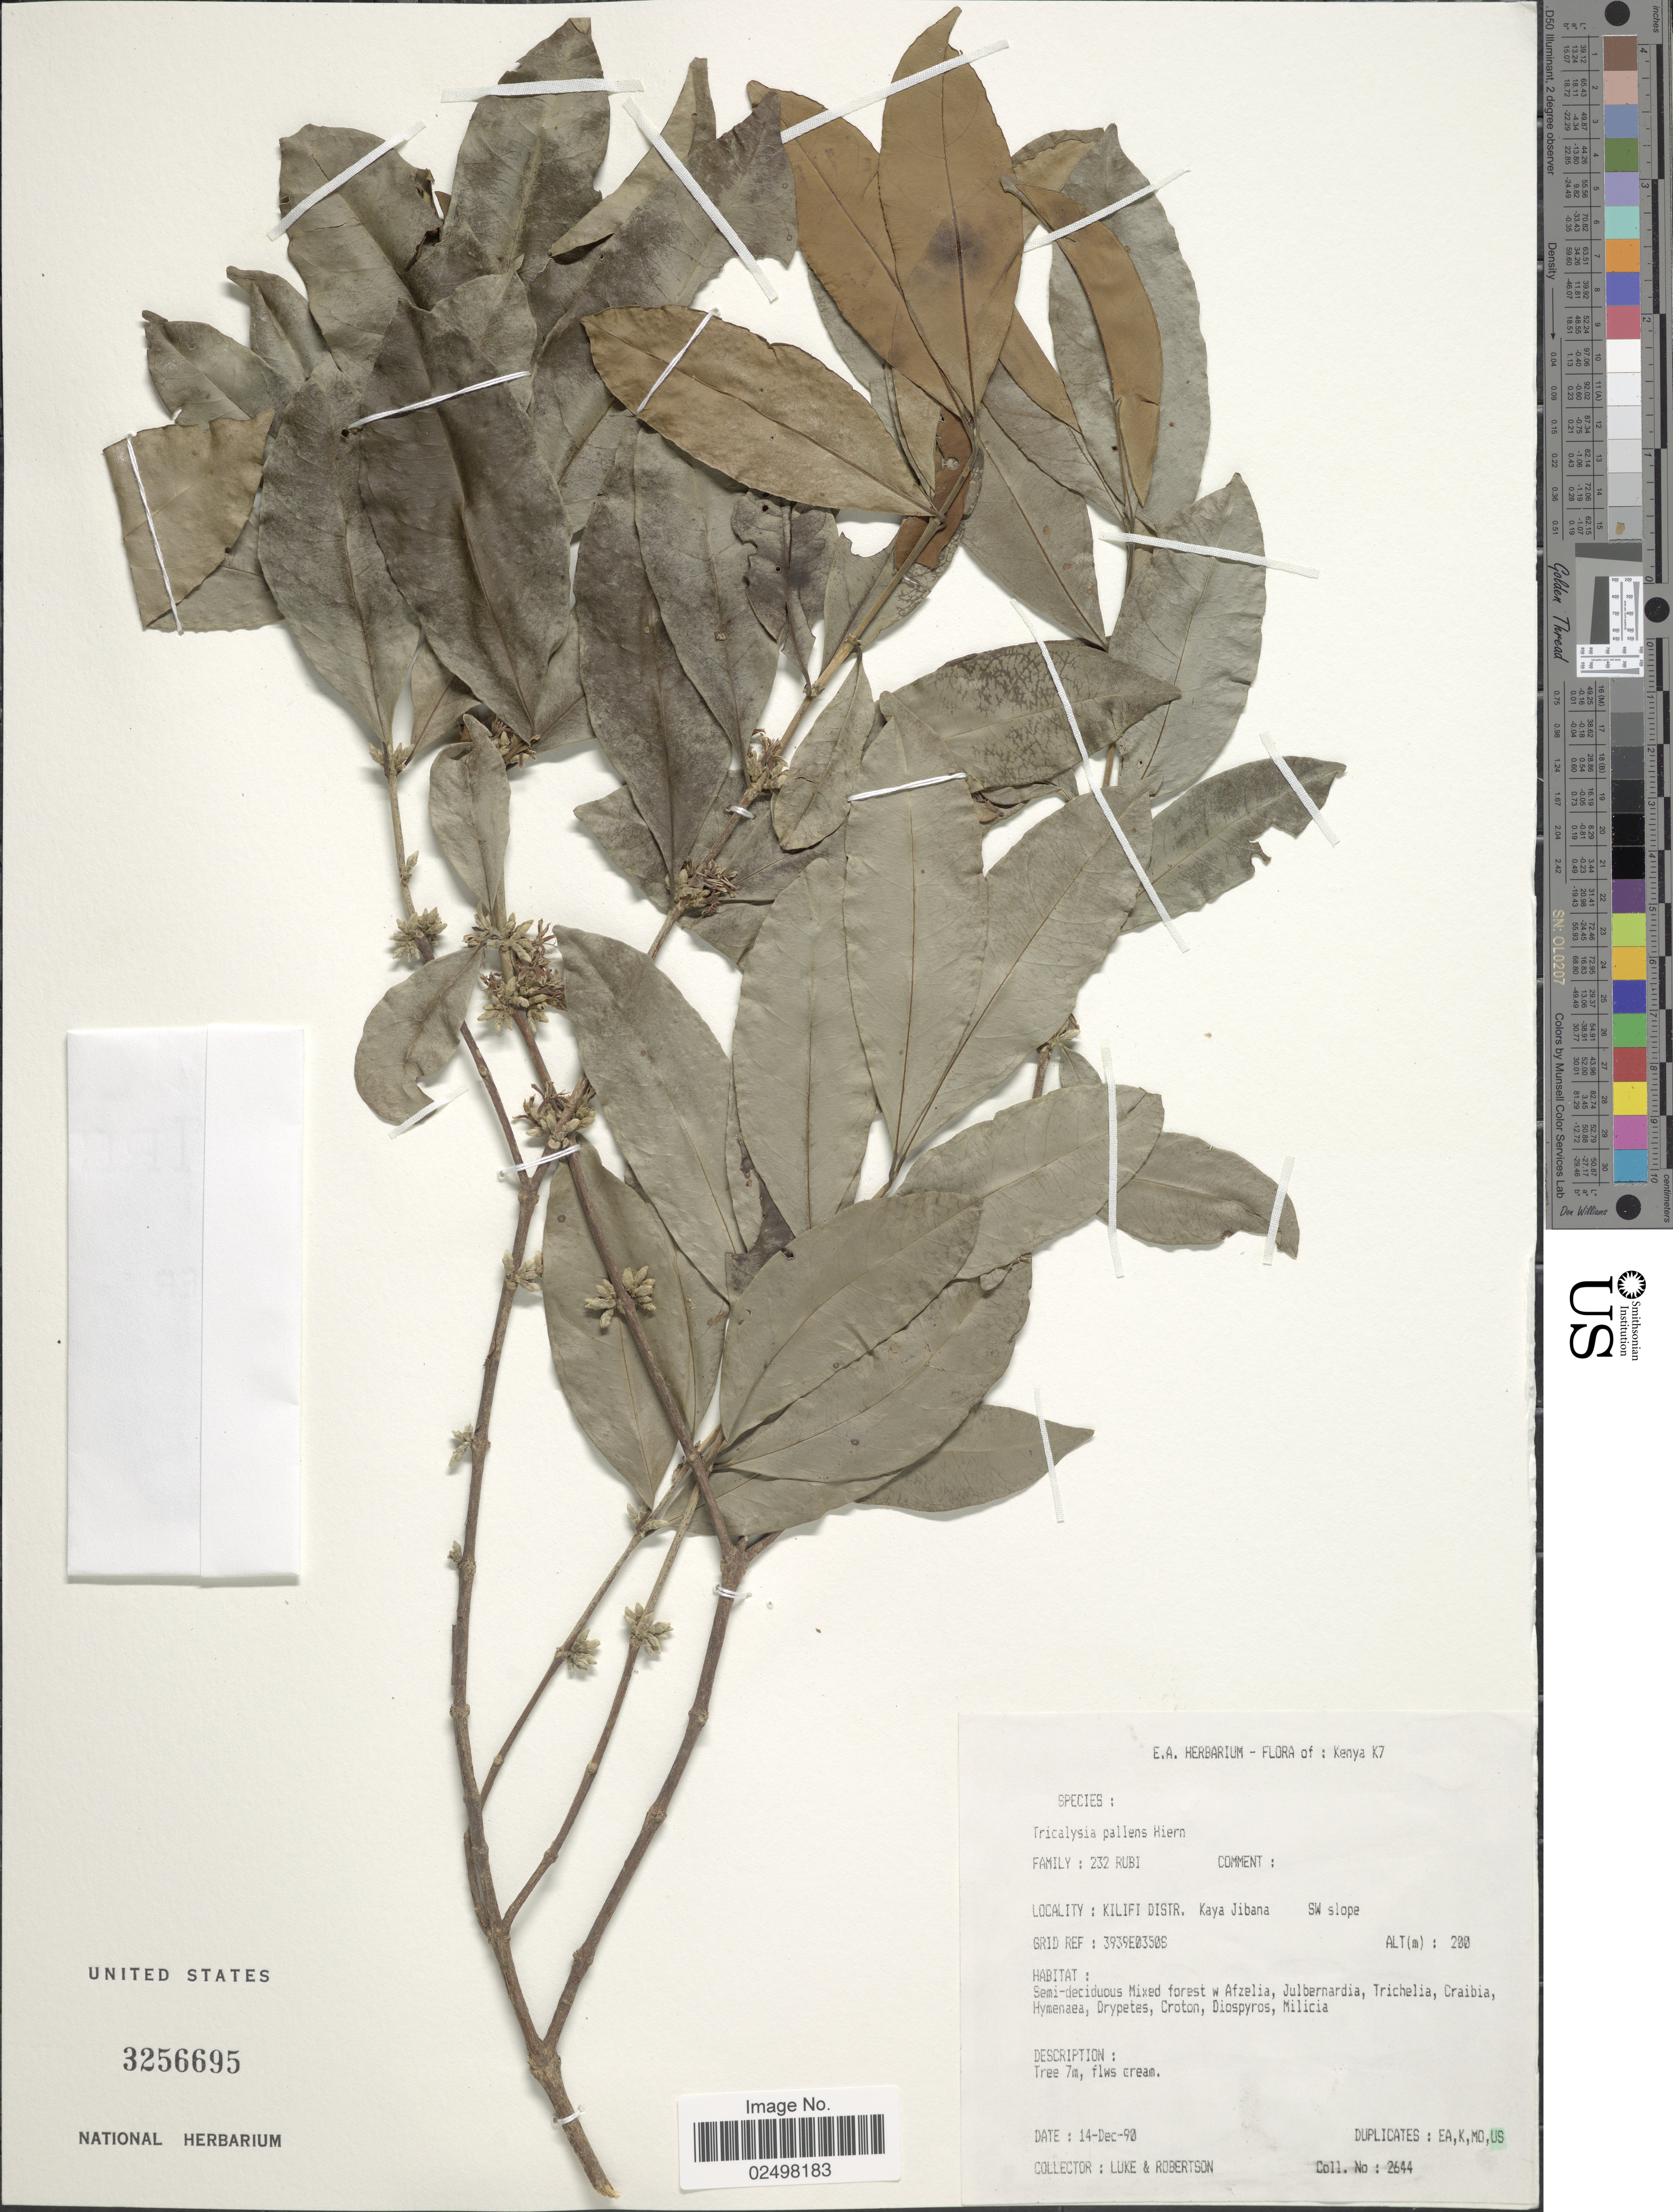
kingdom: Plantae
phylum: Tracheophyta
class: Magnoliopsida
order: Gentianales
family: Rubiaceae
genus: Tricalysia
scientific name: Tricalysia pallens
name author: Hiern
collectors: -. Luke & -. Robertson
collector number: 2644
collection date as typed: Transcribed d/m/y: 14/12/90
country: Kenya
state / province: Kilifi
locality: K7 Kaya Jibana Sw slope. Grid Ref: 3939E0350S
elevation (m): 200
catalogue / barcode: US 3256695